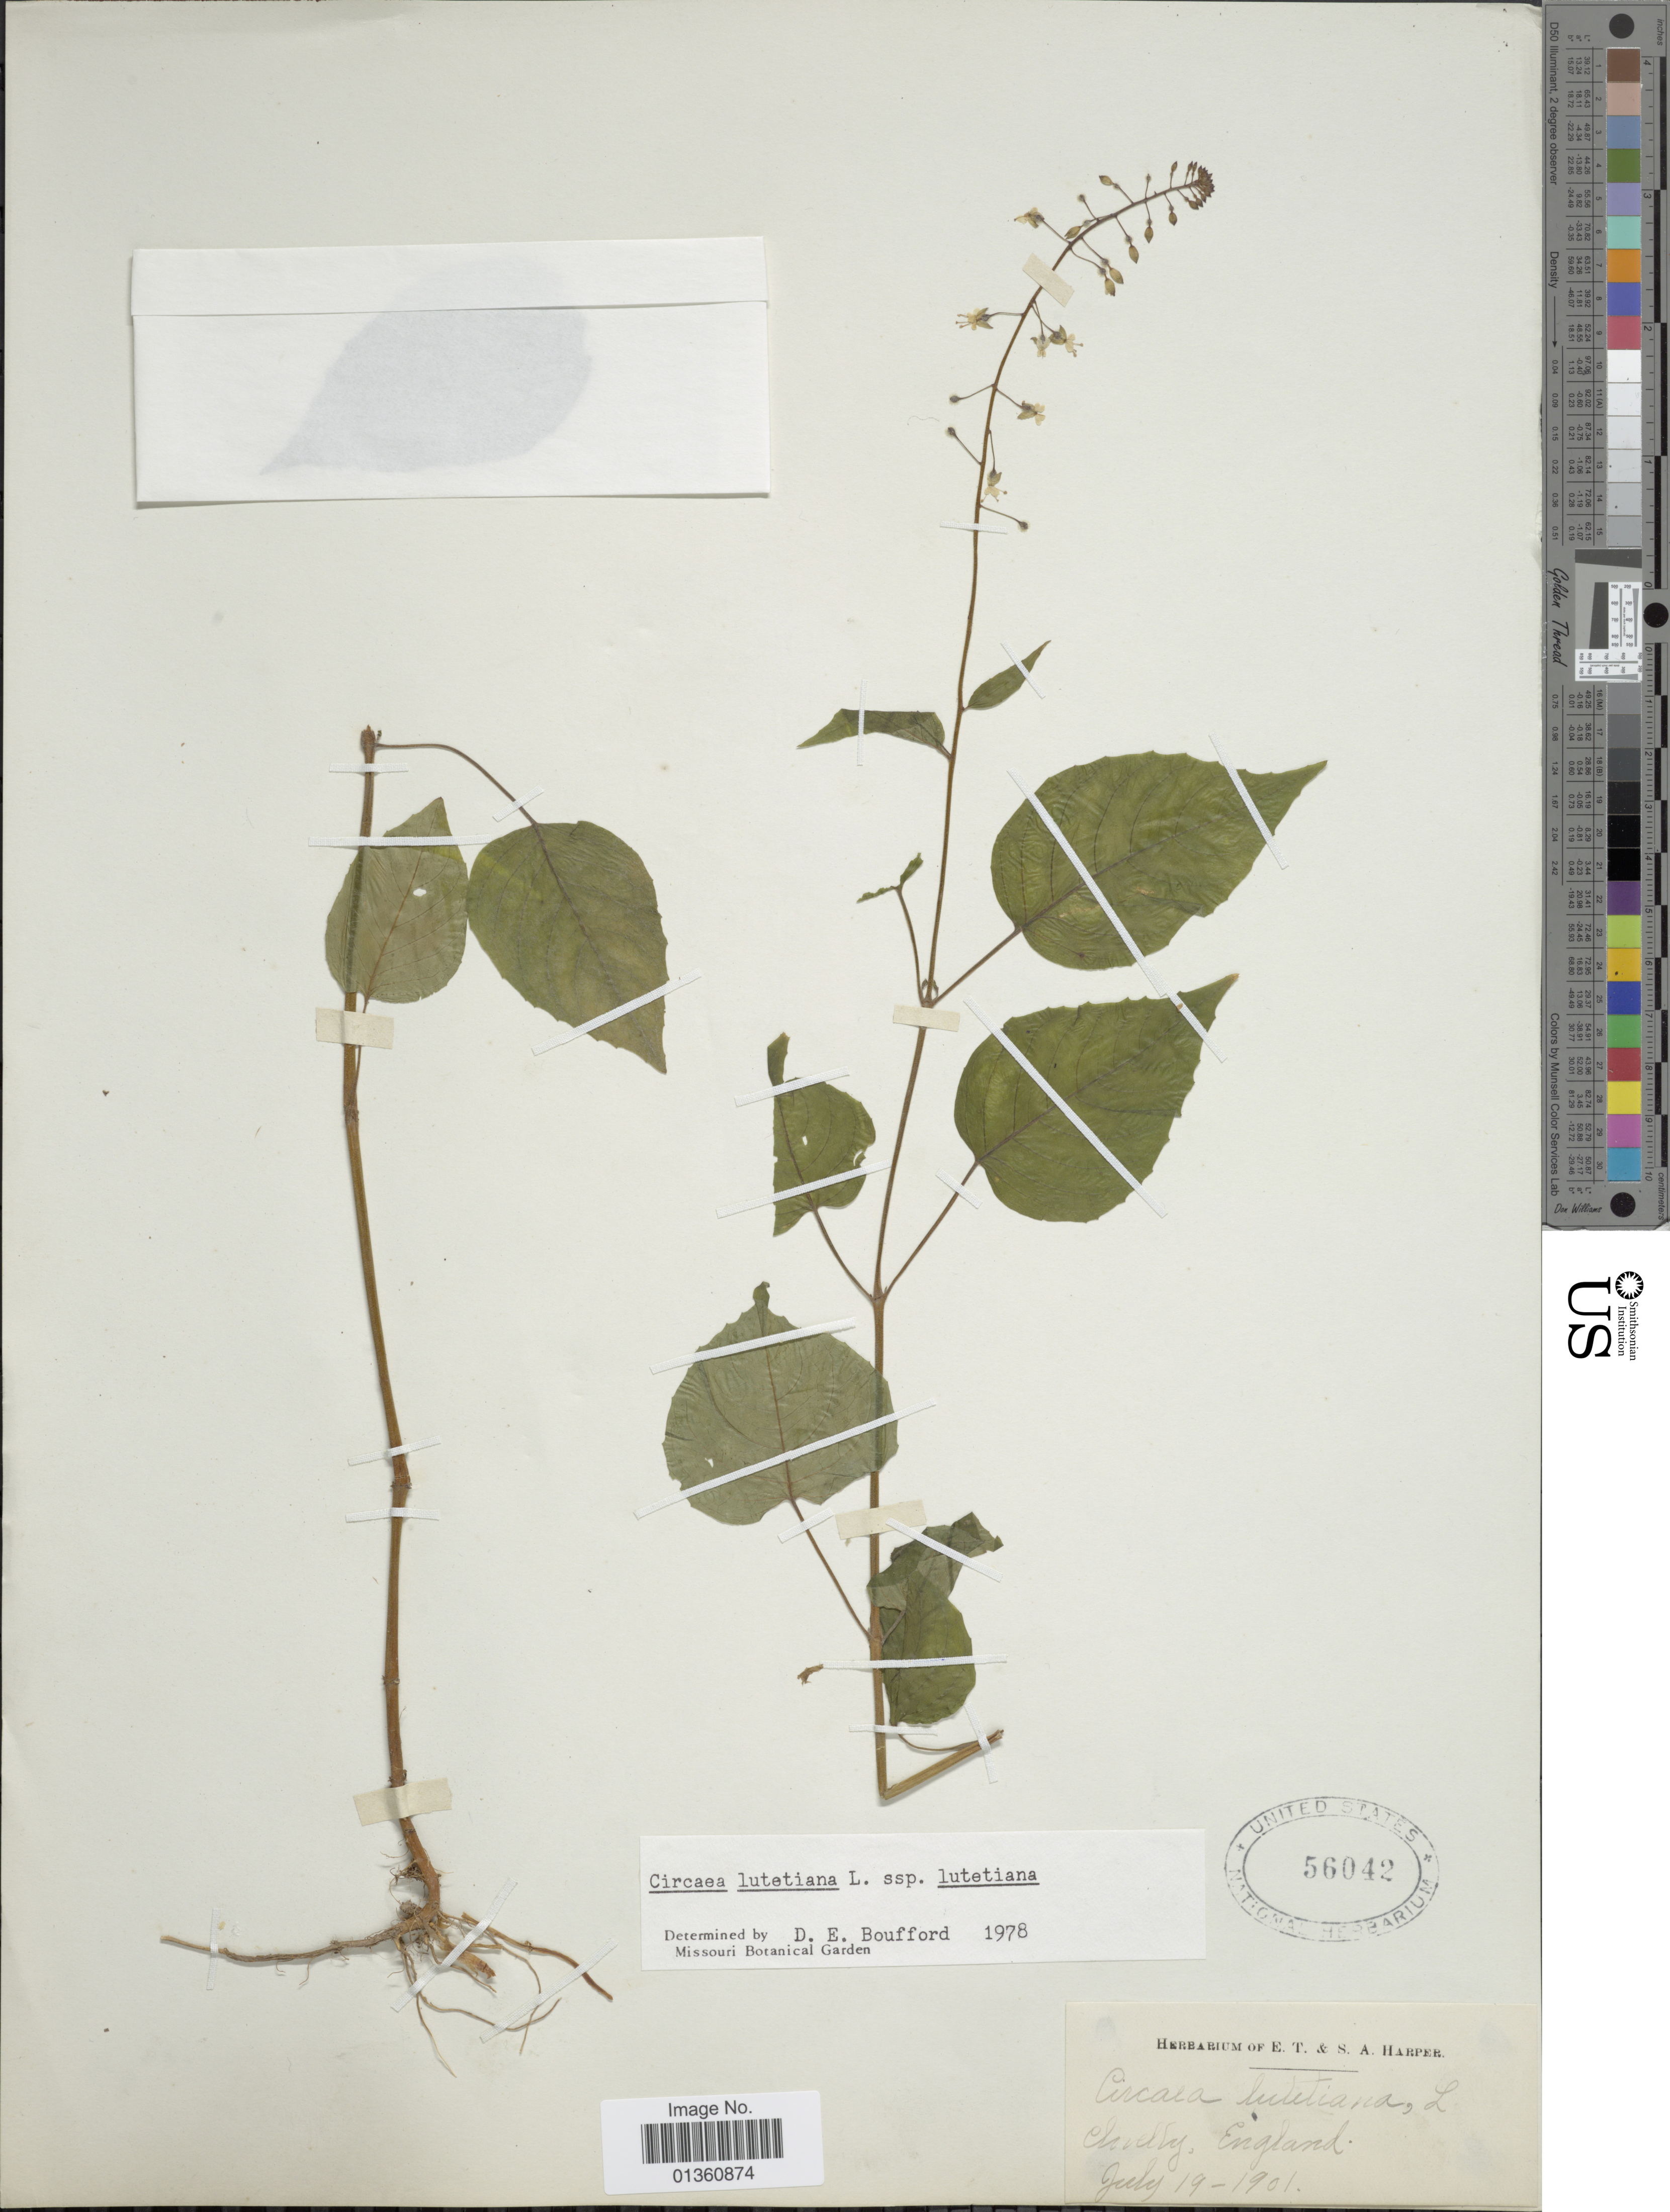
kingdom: Plantae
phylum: Tracheophyta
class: Magnoliopsida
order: Myrtales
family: Onagraceae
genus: Circaea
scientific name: Circaea lutetiana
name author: L.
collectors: ex herb. E. T. & S. A. Harper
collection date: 1901-07-19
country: United Kingdom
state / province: England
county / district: Devon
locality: Clovelly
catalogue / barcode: US 56042